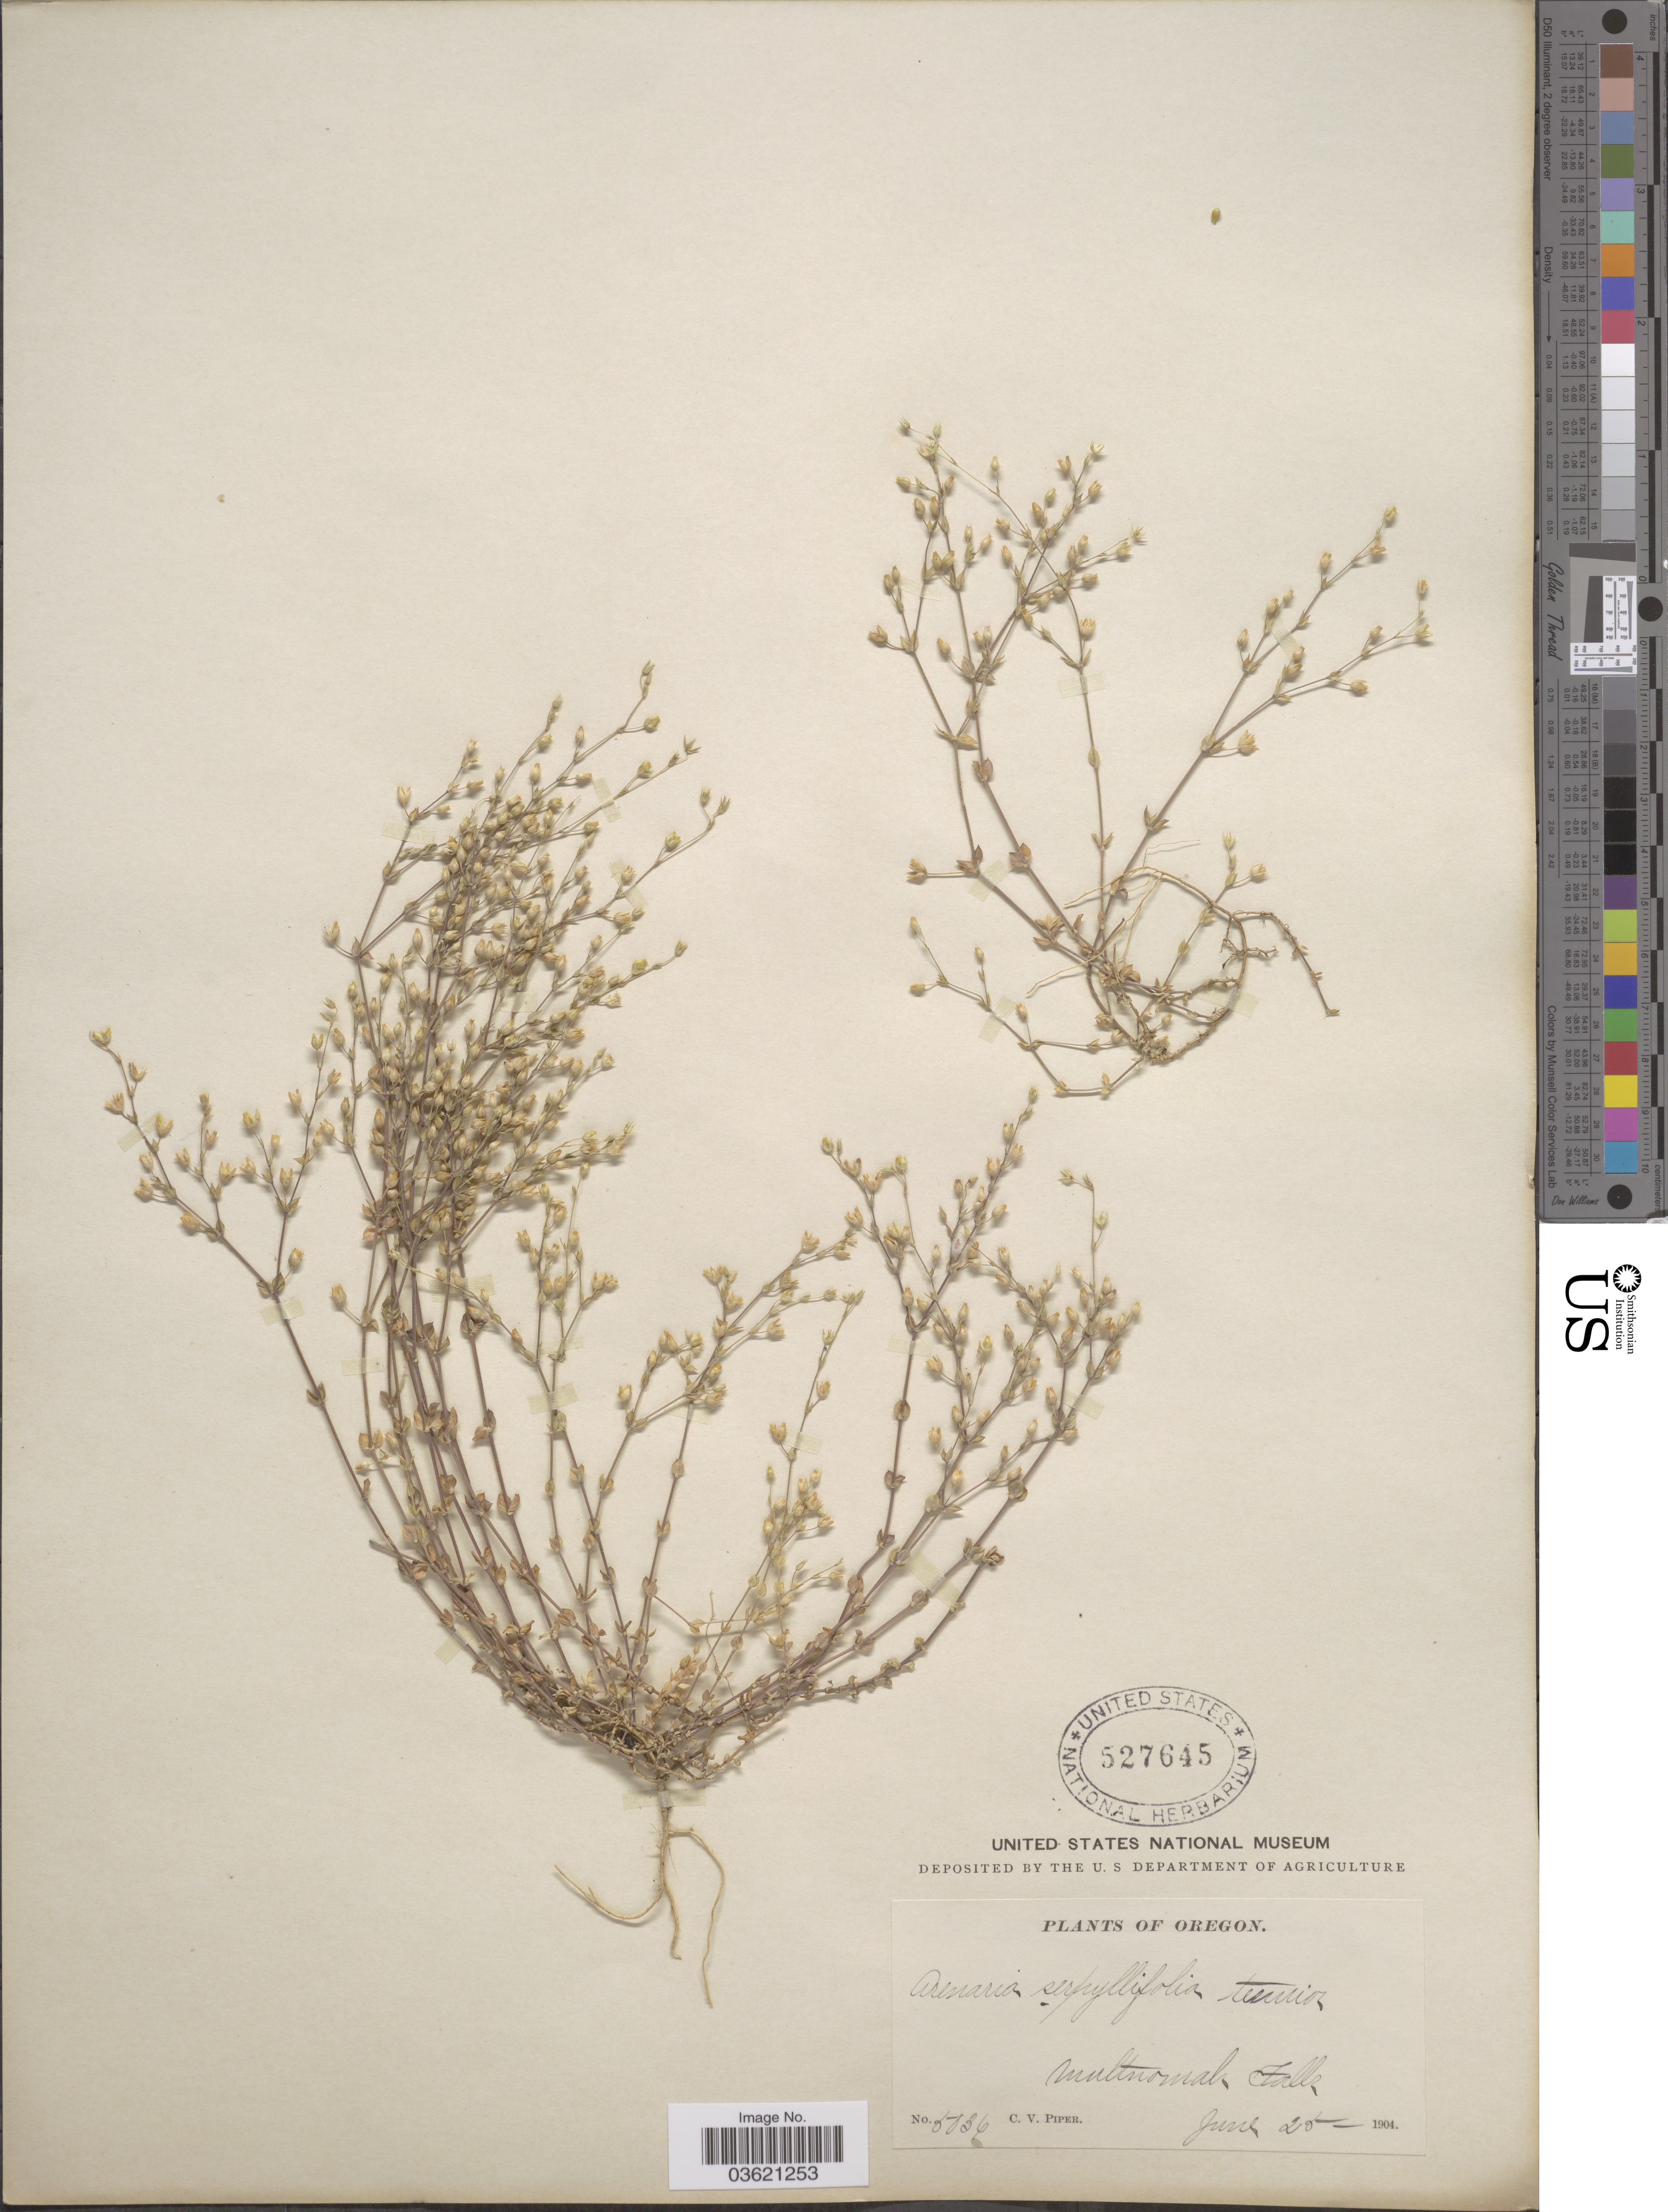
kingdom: Plantae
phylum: Tracheophyta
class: Magnoliopsida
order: Caryophyllales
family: Caryophyllaceae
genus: Arenaria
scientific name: Arenaria serpyllifolia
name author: L.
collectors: C. V. Piper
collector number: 5036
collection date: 1904-06-25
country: United States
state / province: Oregon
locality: Multnomah Falls.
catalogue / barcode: US 527645